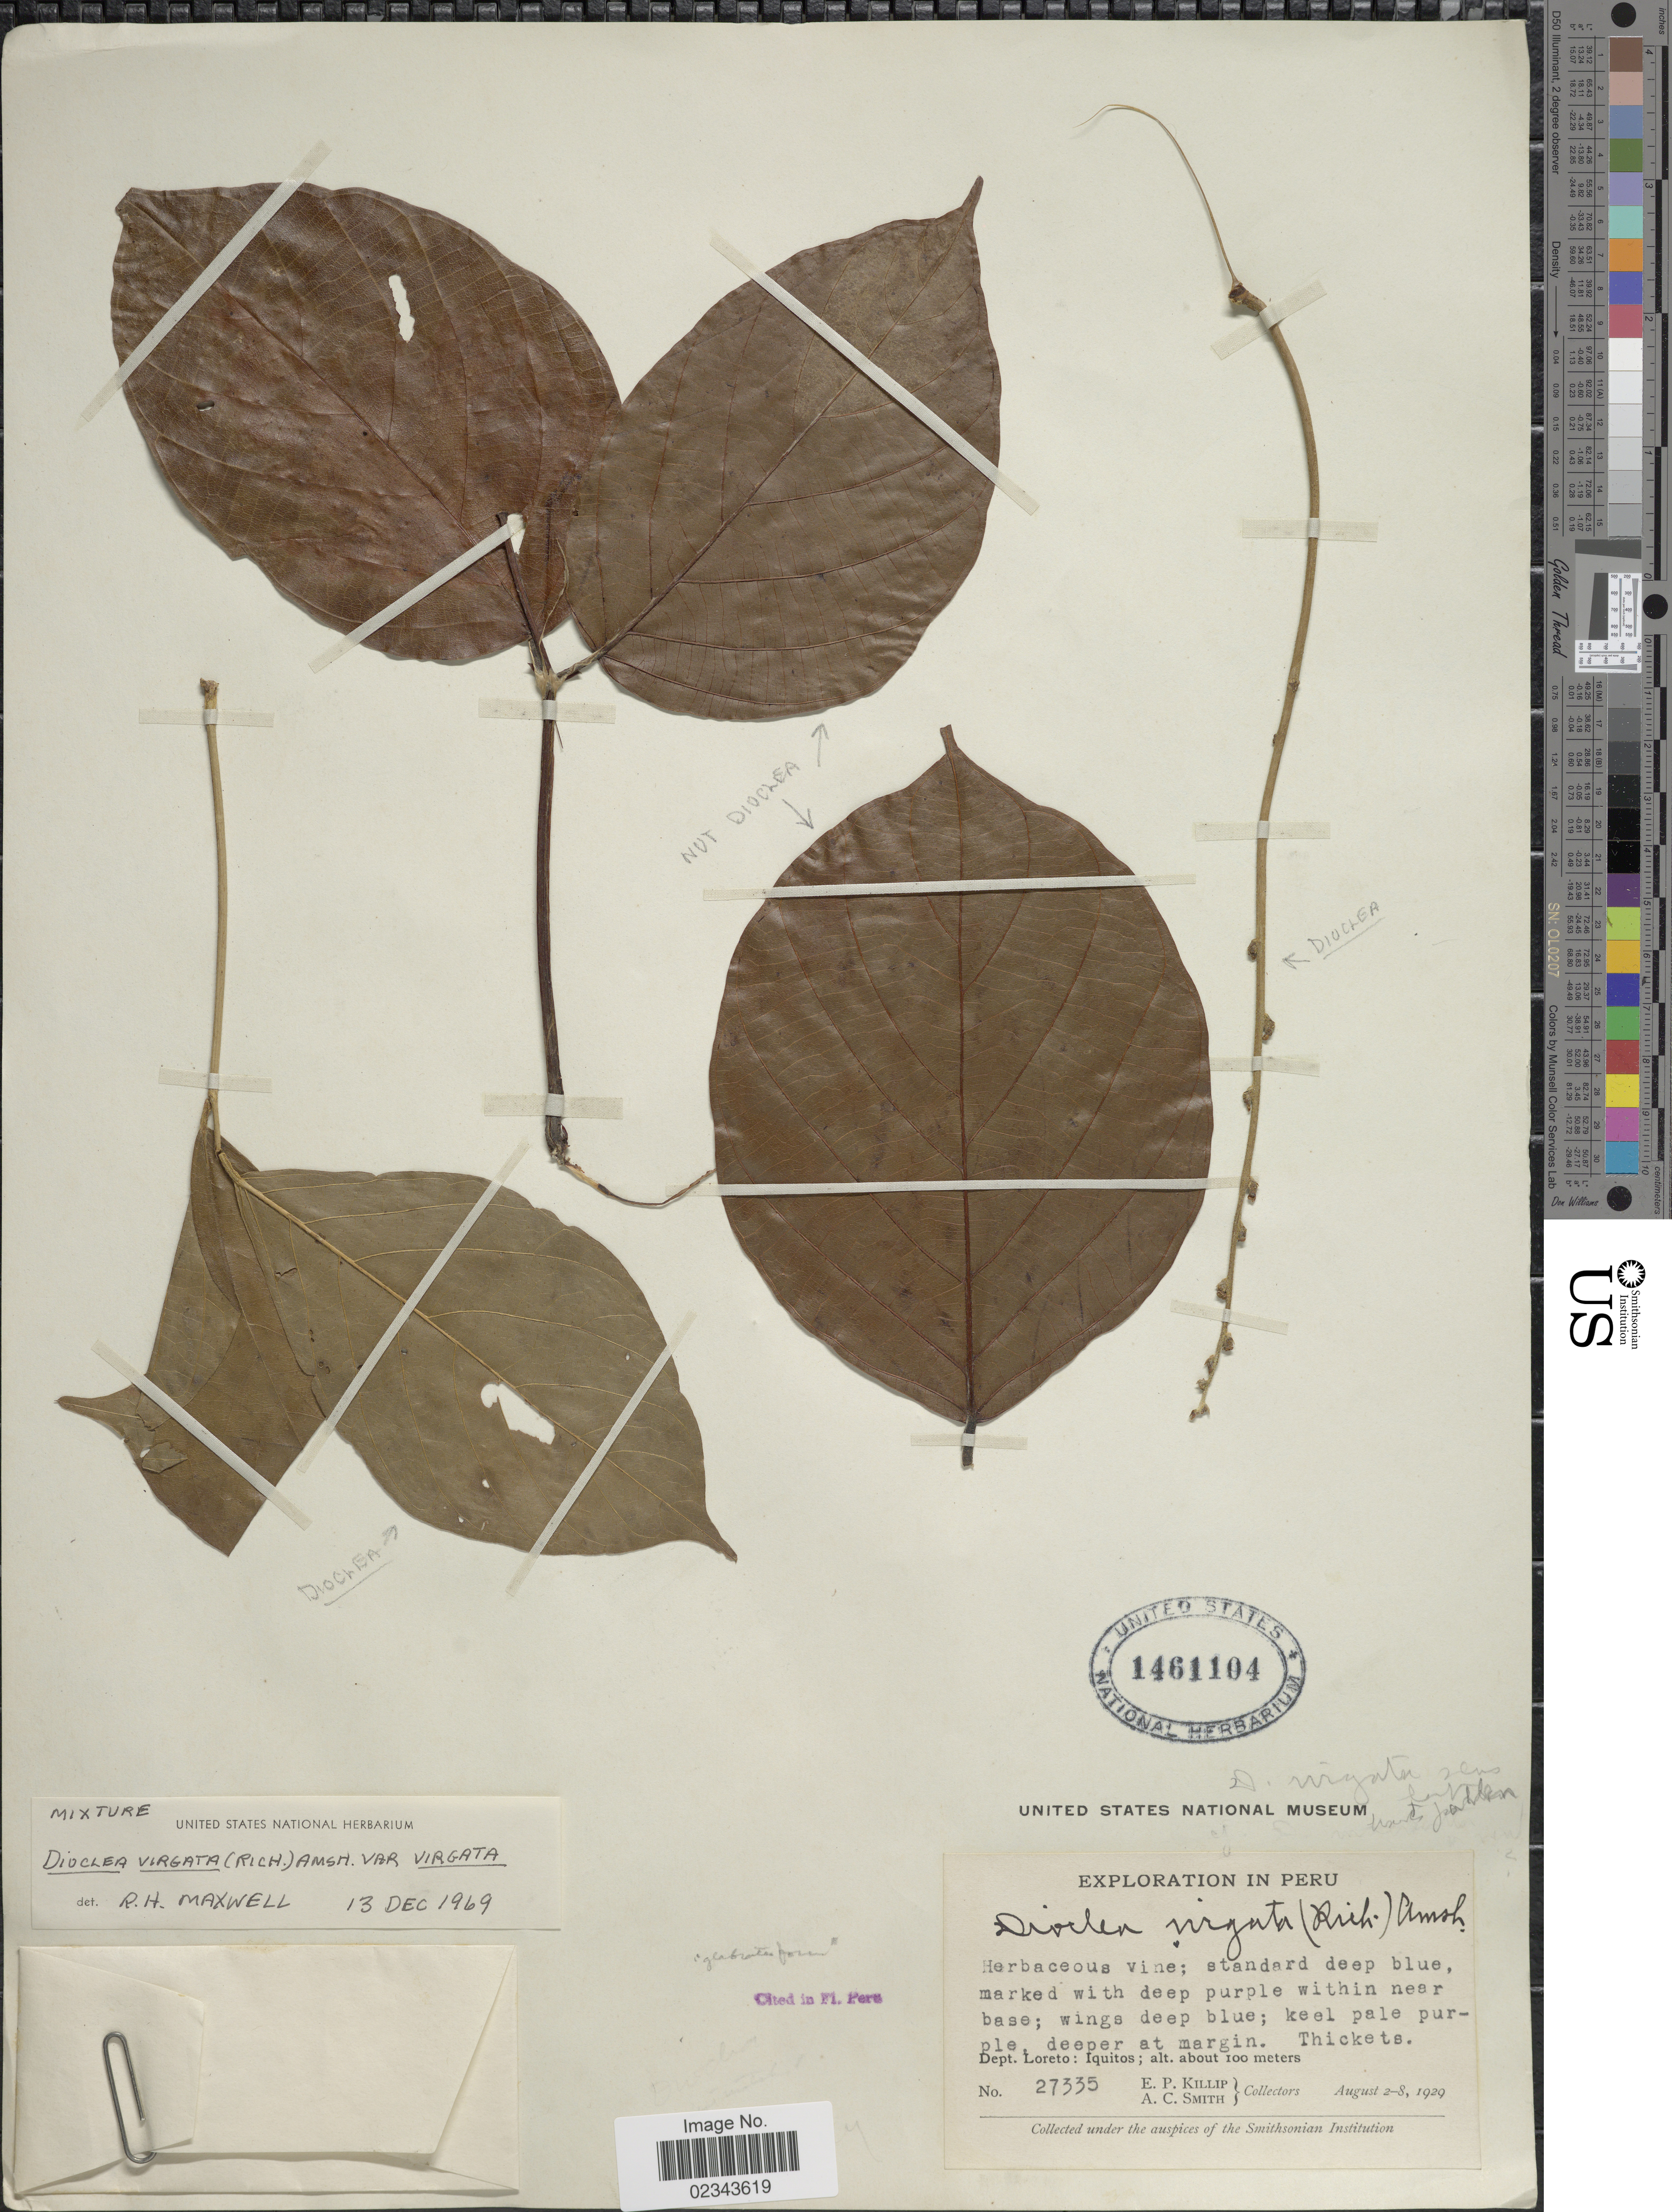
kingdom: Plantae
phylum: Tracheophyta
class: Magnoliopsida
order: Fabales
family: Fabaceae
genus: Dioclea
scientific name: Dioclea virgata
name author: (Rich.) Amshoff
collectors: E. P. Killip & A. C. Smith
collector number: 27335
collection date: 1929-08-02/1929-08-08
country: Peru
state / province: Loreto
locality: Deeper at margin, Iquitos.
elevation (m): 100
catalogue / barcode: US 1461104